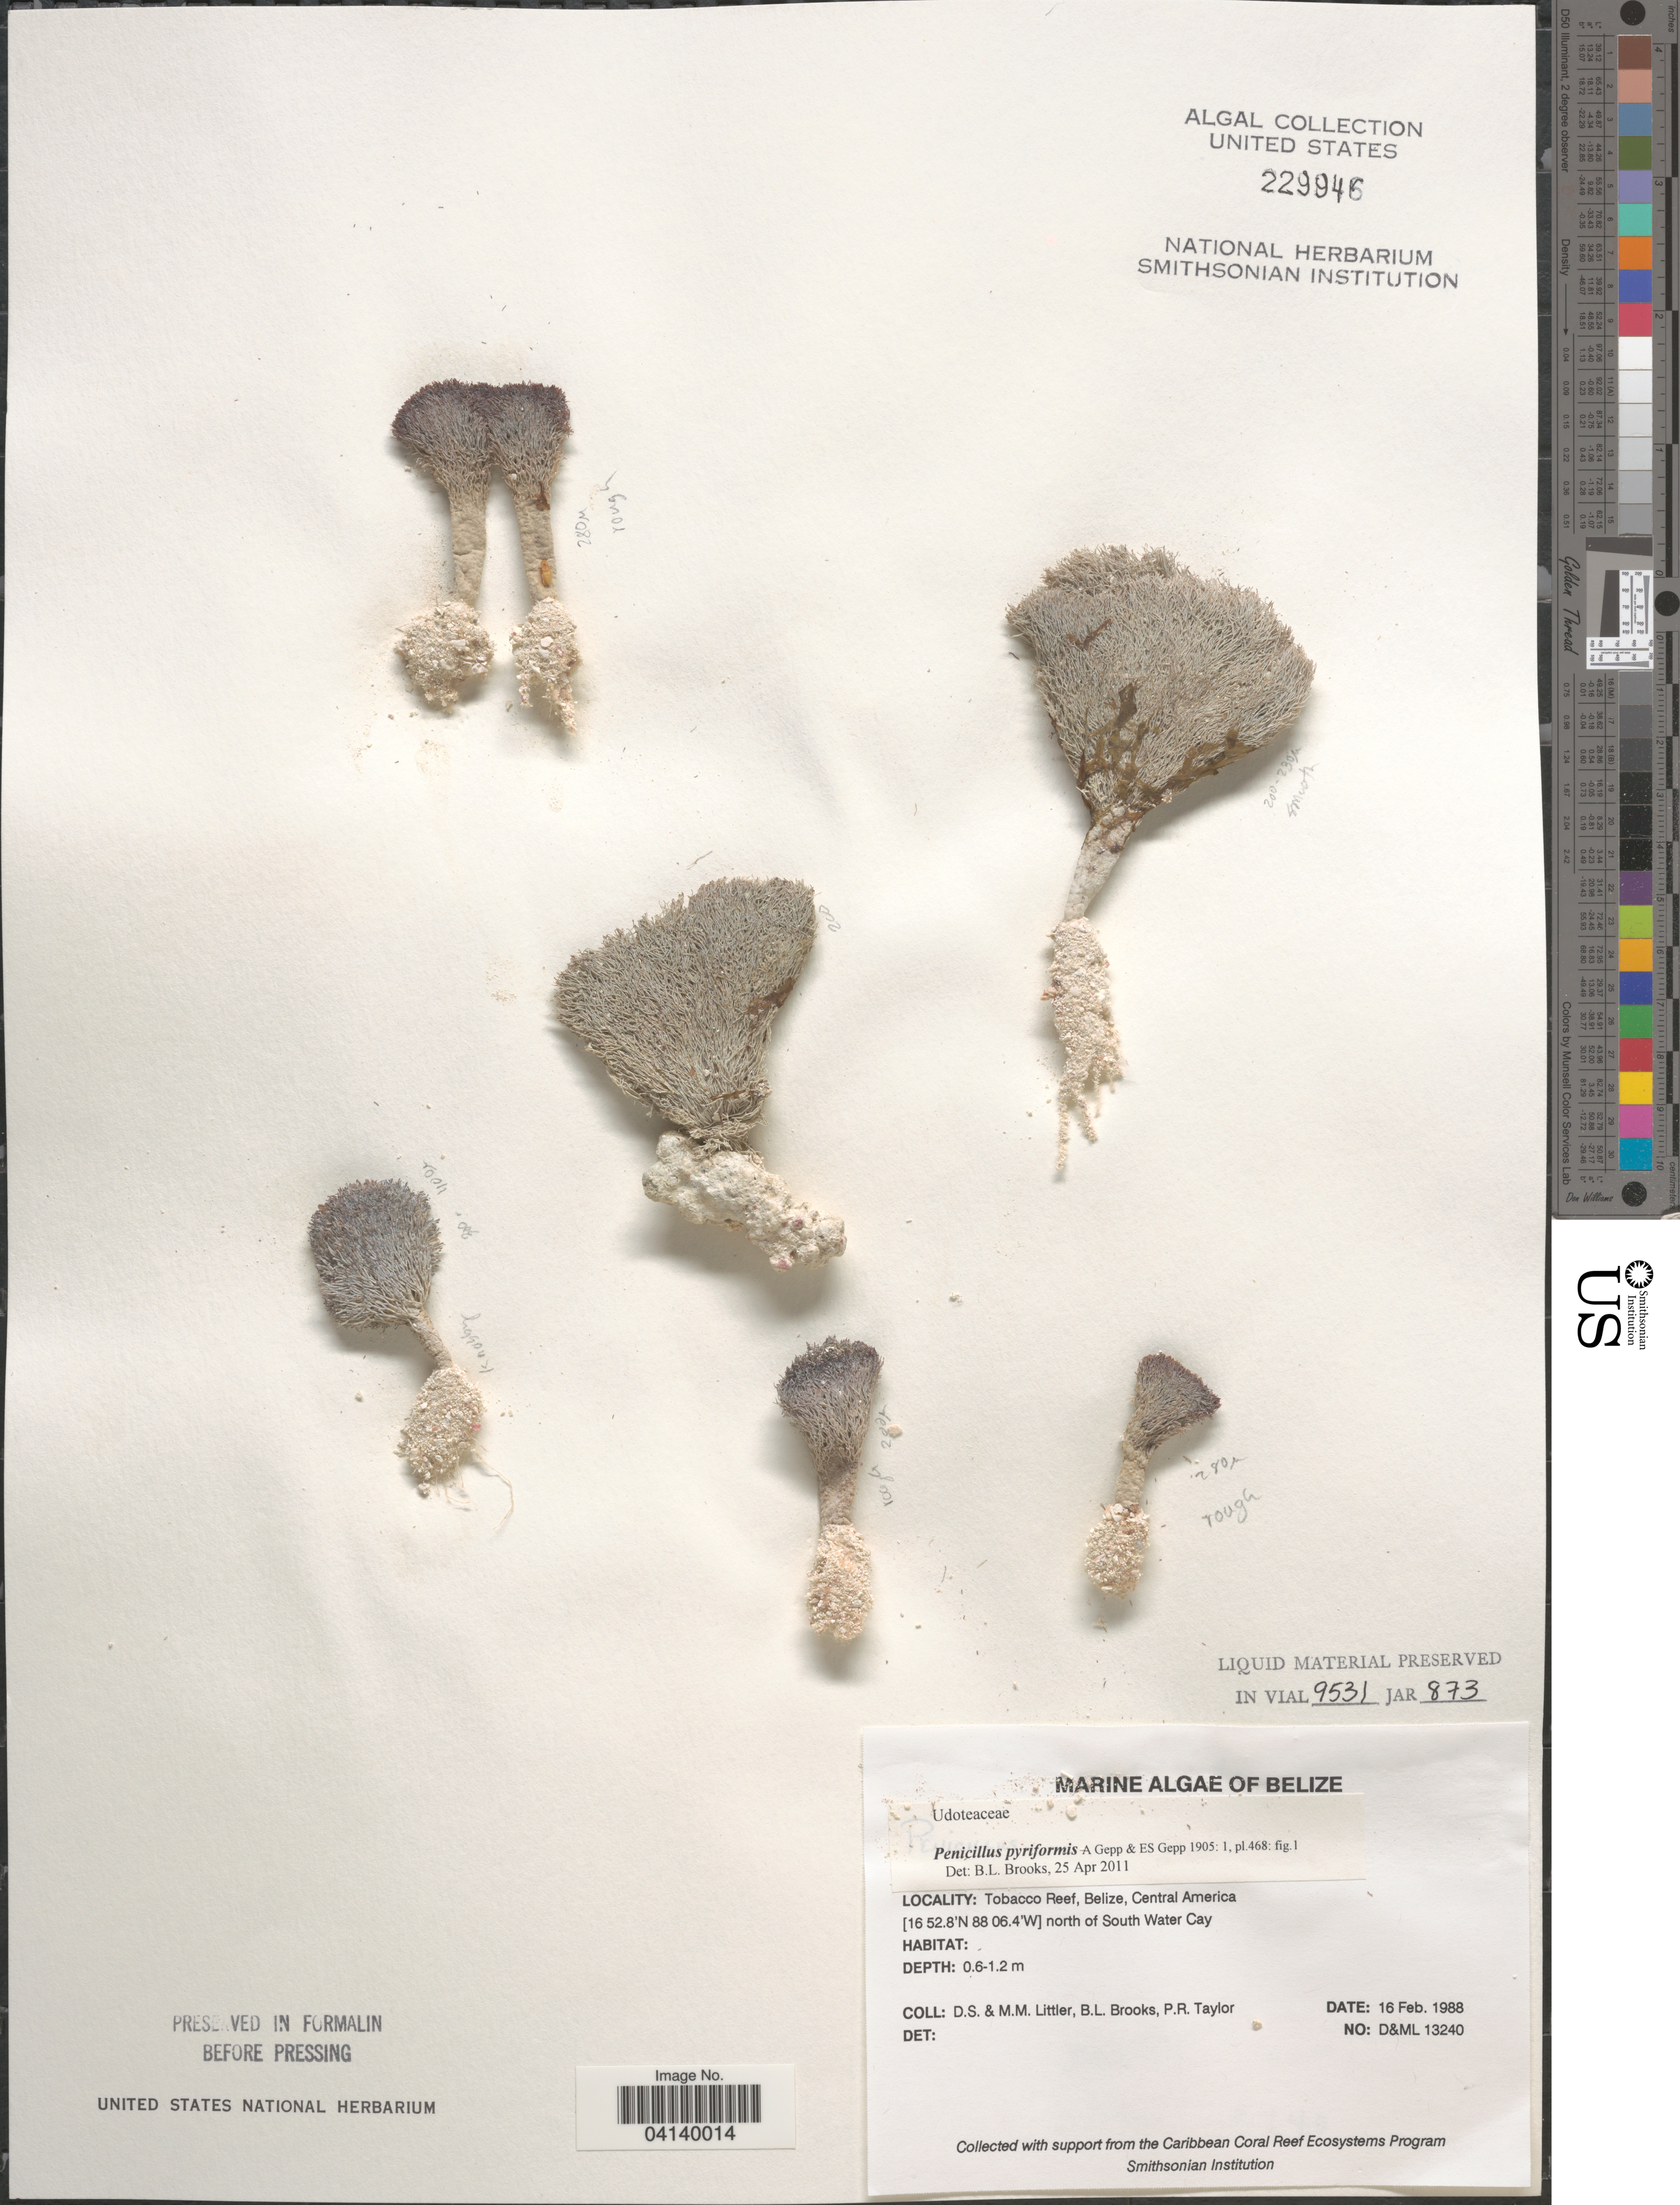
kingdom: Plantae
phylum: Chlorophyta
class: Ulvophyceae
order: Bryopsidales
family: Udoteaceae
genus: Penicillus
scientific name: Penicillus pyriformis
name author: A. Gepp & E. Gepp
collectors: D. S. Littler, B. Brooks & P. R. Taylor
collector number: D&ML13240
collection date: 1988-02-16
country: Belize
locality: Tobacco Reef north of South Water Cay.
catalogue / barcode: US 229946